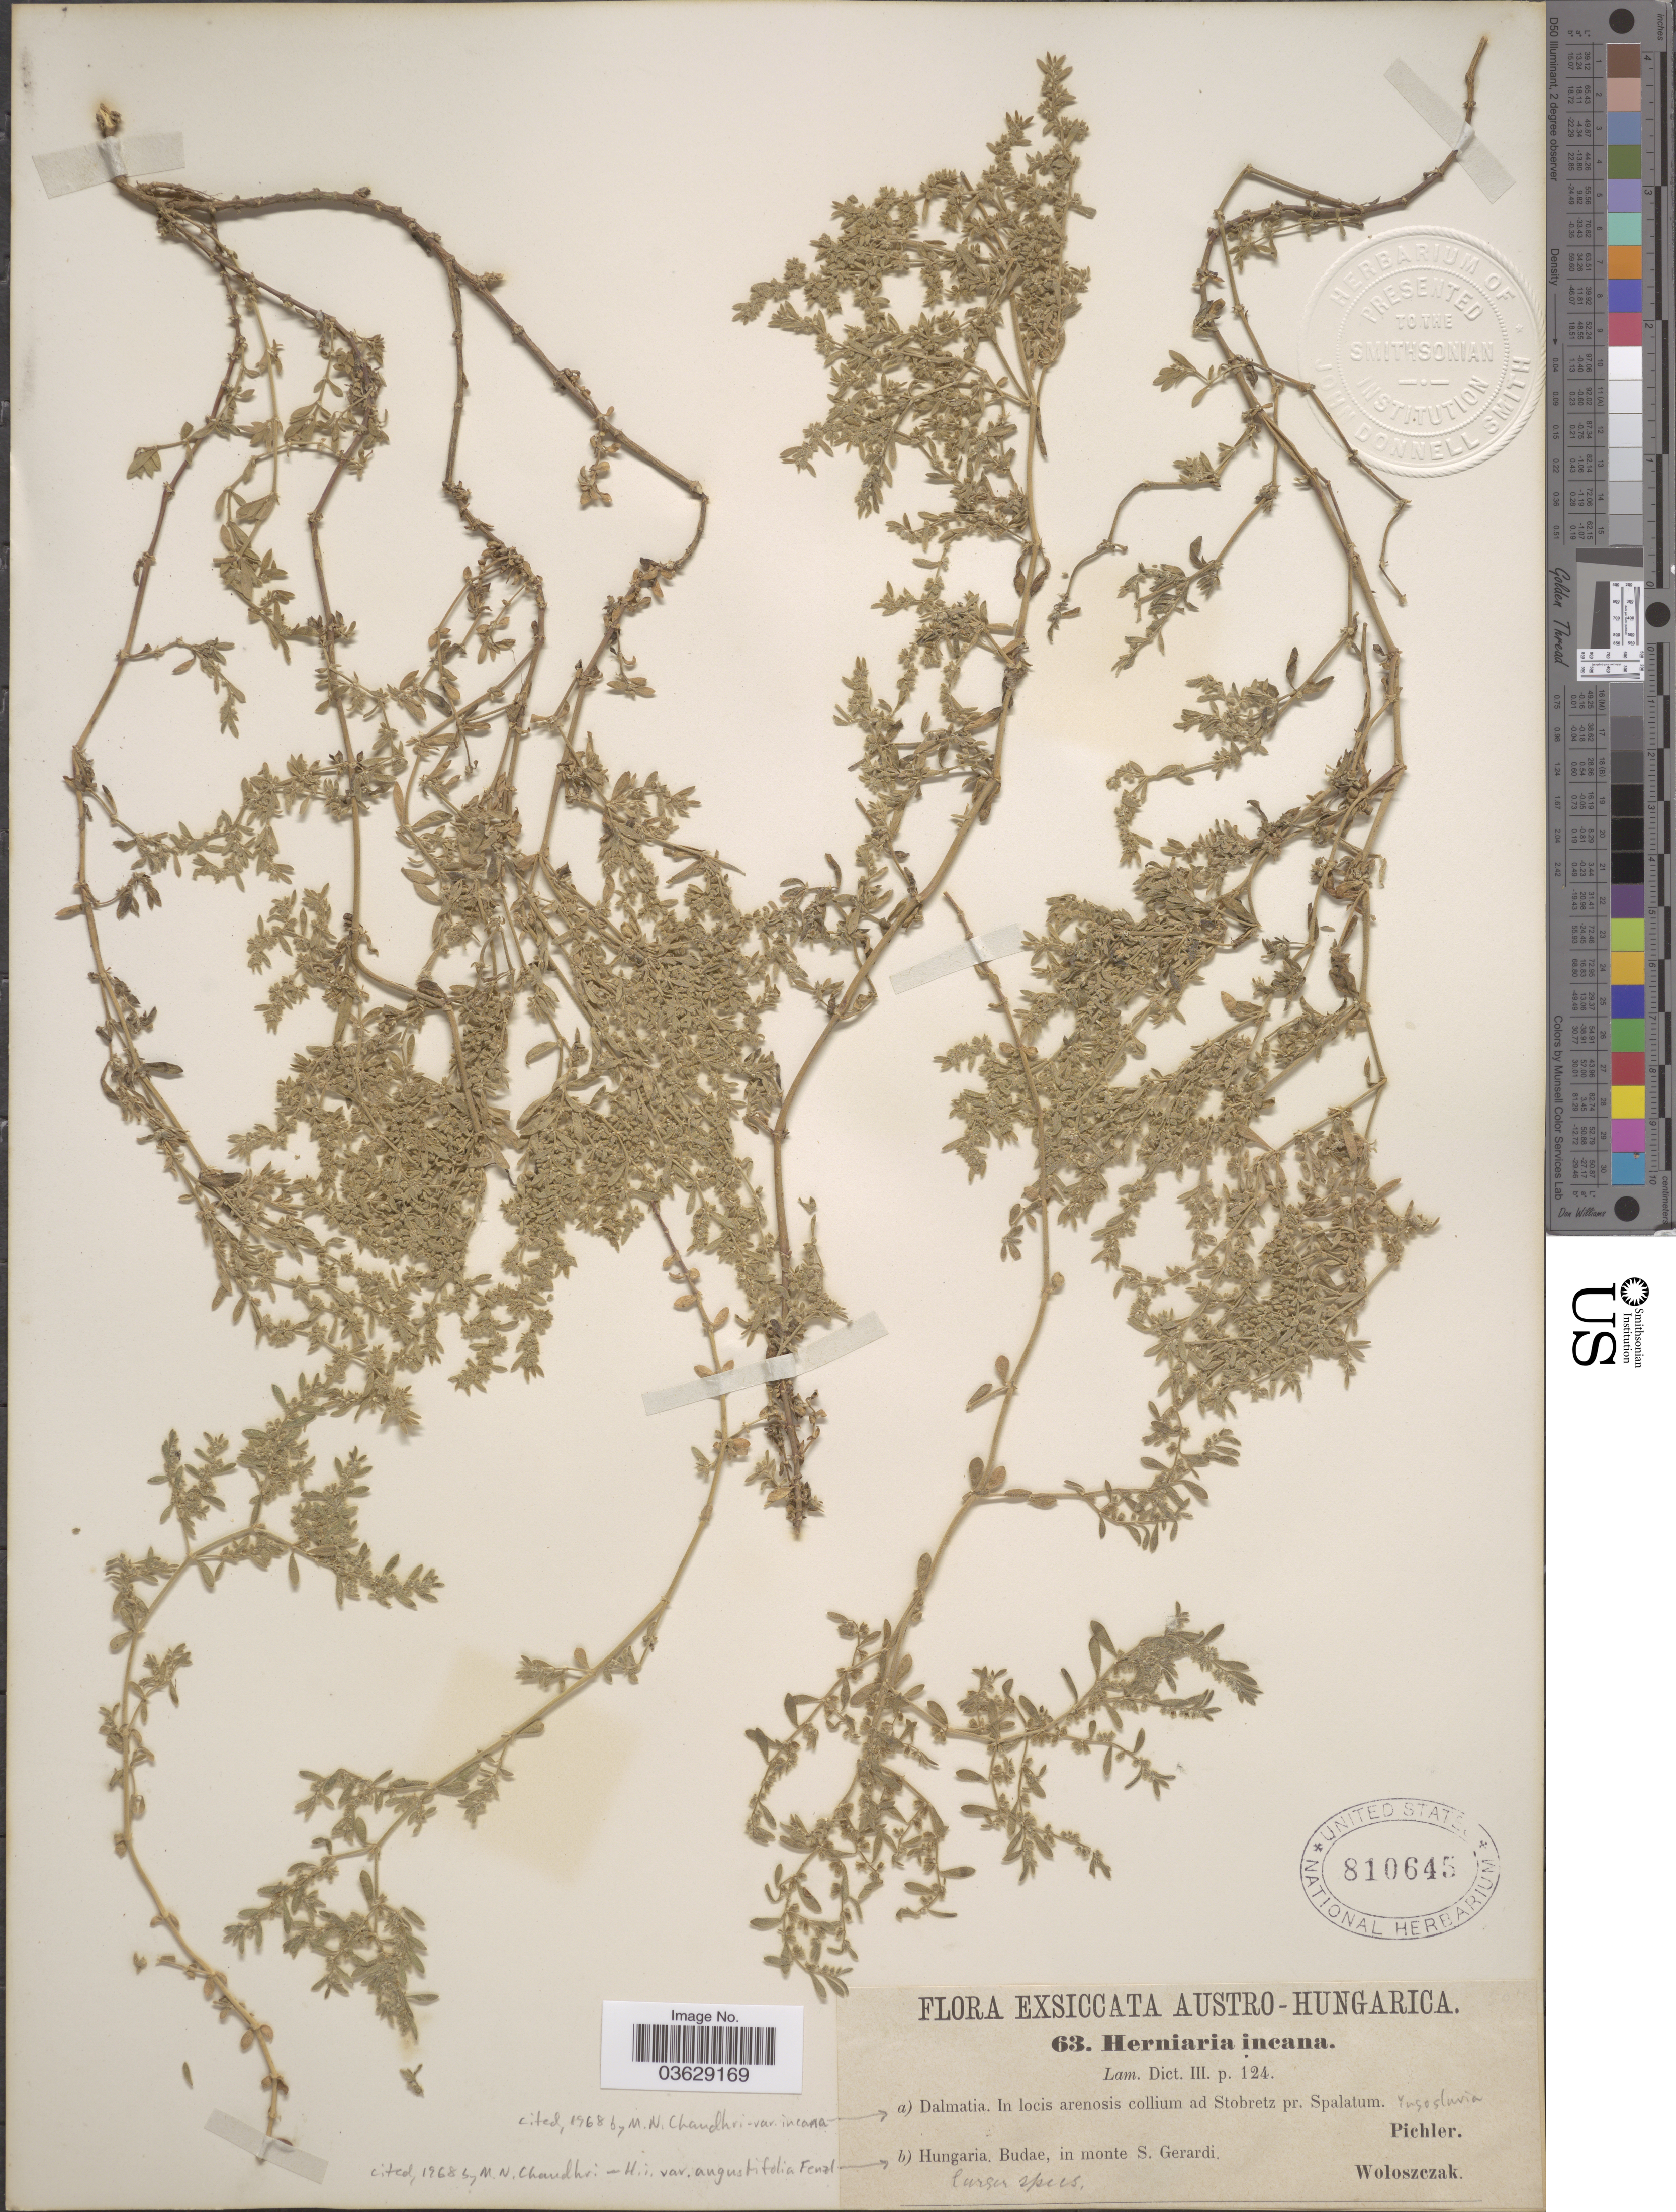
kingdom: Plantae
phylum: Tracheophyta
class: Magnoliopsida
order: Caryophyllales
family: Caryophyllaceae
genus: Herniaria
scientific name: Herniaria incana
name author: Lam.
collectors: Pichler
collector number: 63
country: Croatia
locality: Austro-Hungarica. Dalmatia. In locis arenosis collium ad Stobretz pr. Spalatum.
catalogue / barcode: US 810645